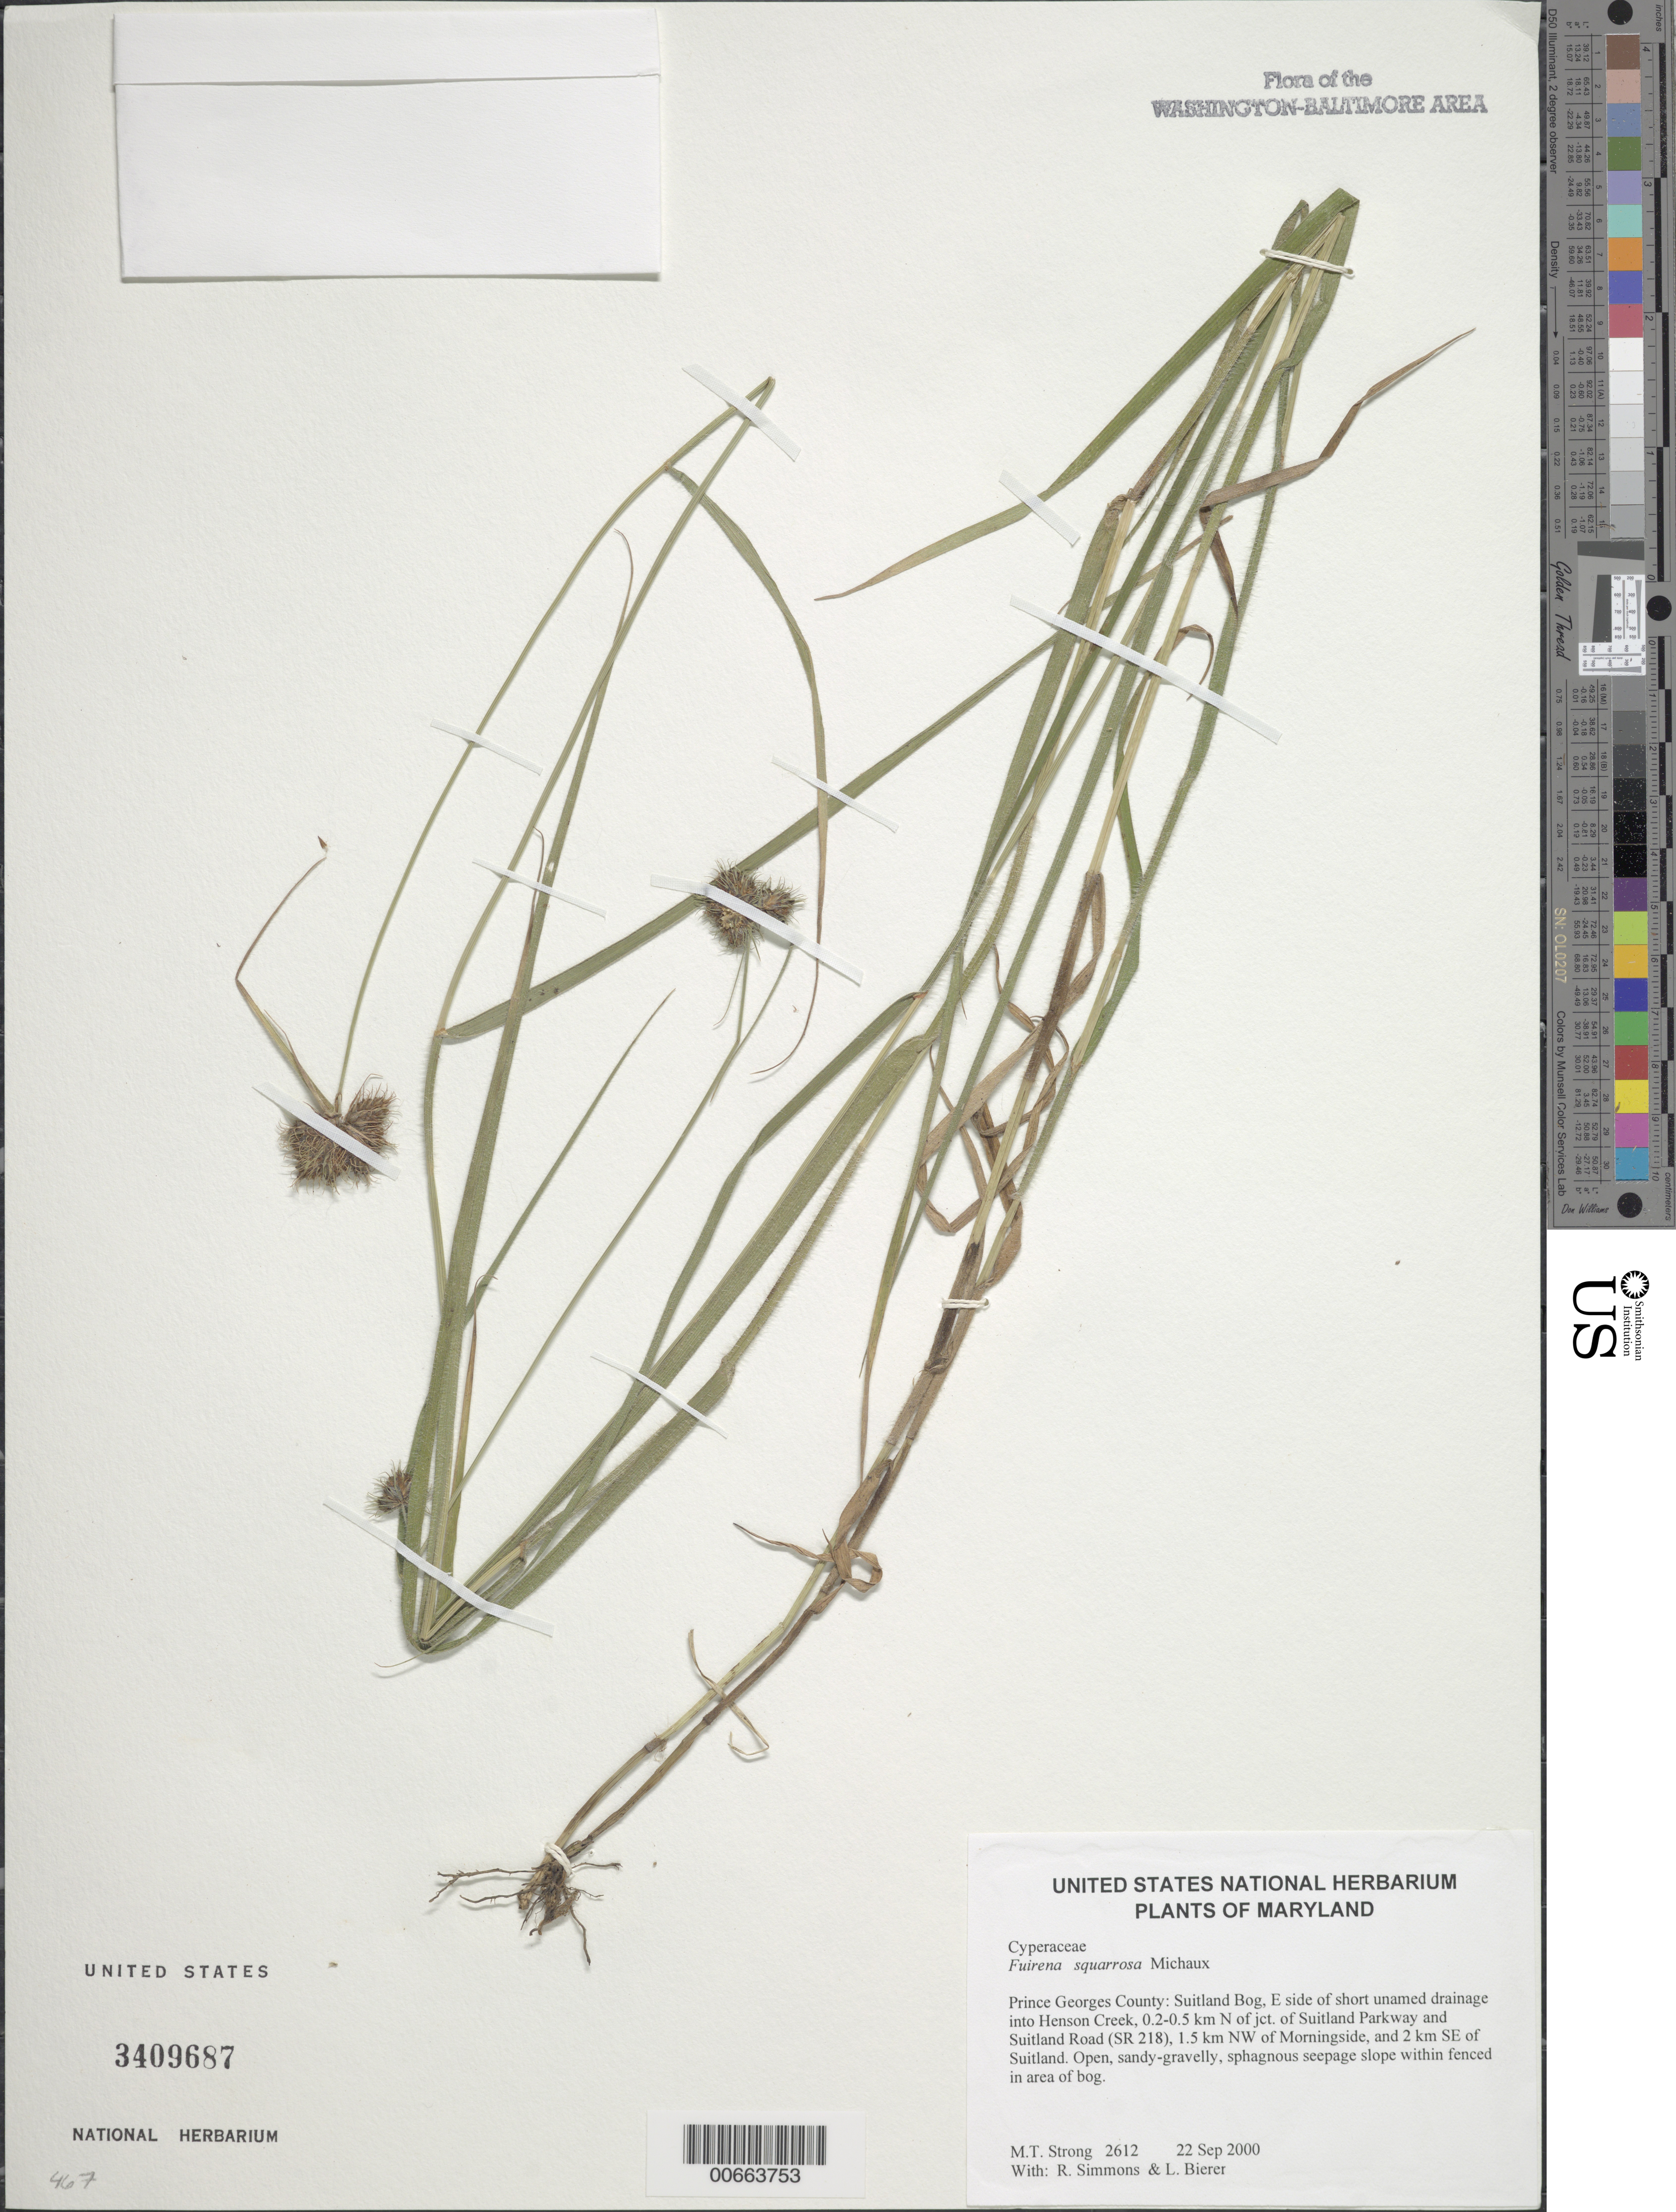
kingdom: Plantae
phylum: Tracheophyta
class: Liliopsida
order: Poales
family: Cyperaceae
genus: Fuirena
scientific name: Fuirena squarrosa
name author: Michx.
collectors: M. T. Strong, R. Simmons & L. Beier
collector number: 2612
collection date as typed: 22 Sep 2000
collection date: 2000-09-22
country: United States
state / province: Maryland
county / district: Prince George's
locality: Suitland Bog, E side of short unamed drainage into Henson Creek, 0.2-0.5 km N of jct. of Suitland Parkway and Suitland Road (SR 218), 1.5 km NW of Morningside, and 2 km SE of Suitland.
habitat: Open, gravelly, sphagnous seepage slope within fenced in area of bog.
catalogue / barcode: US 3409687